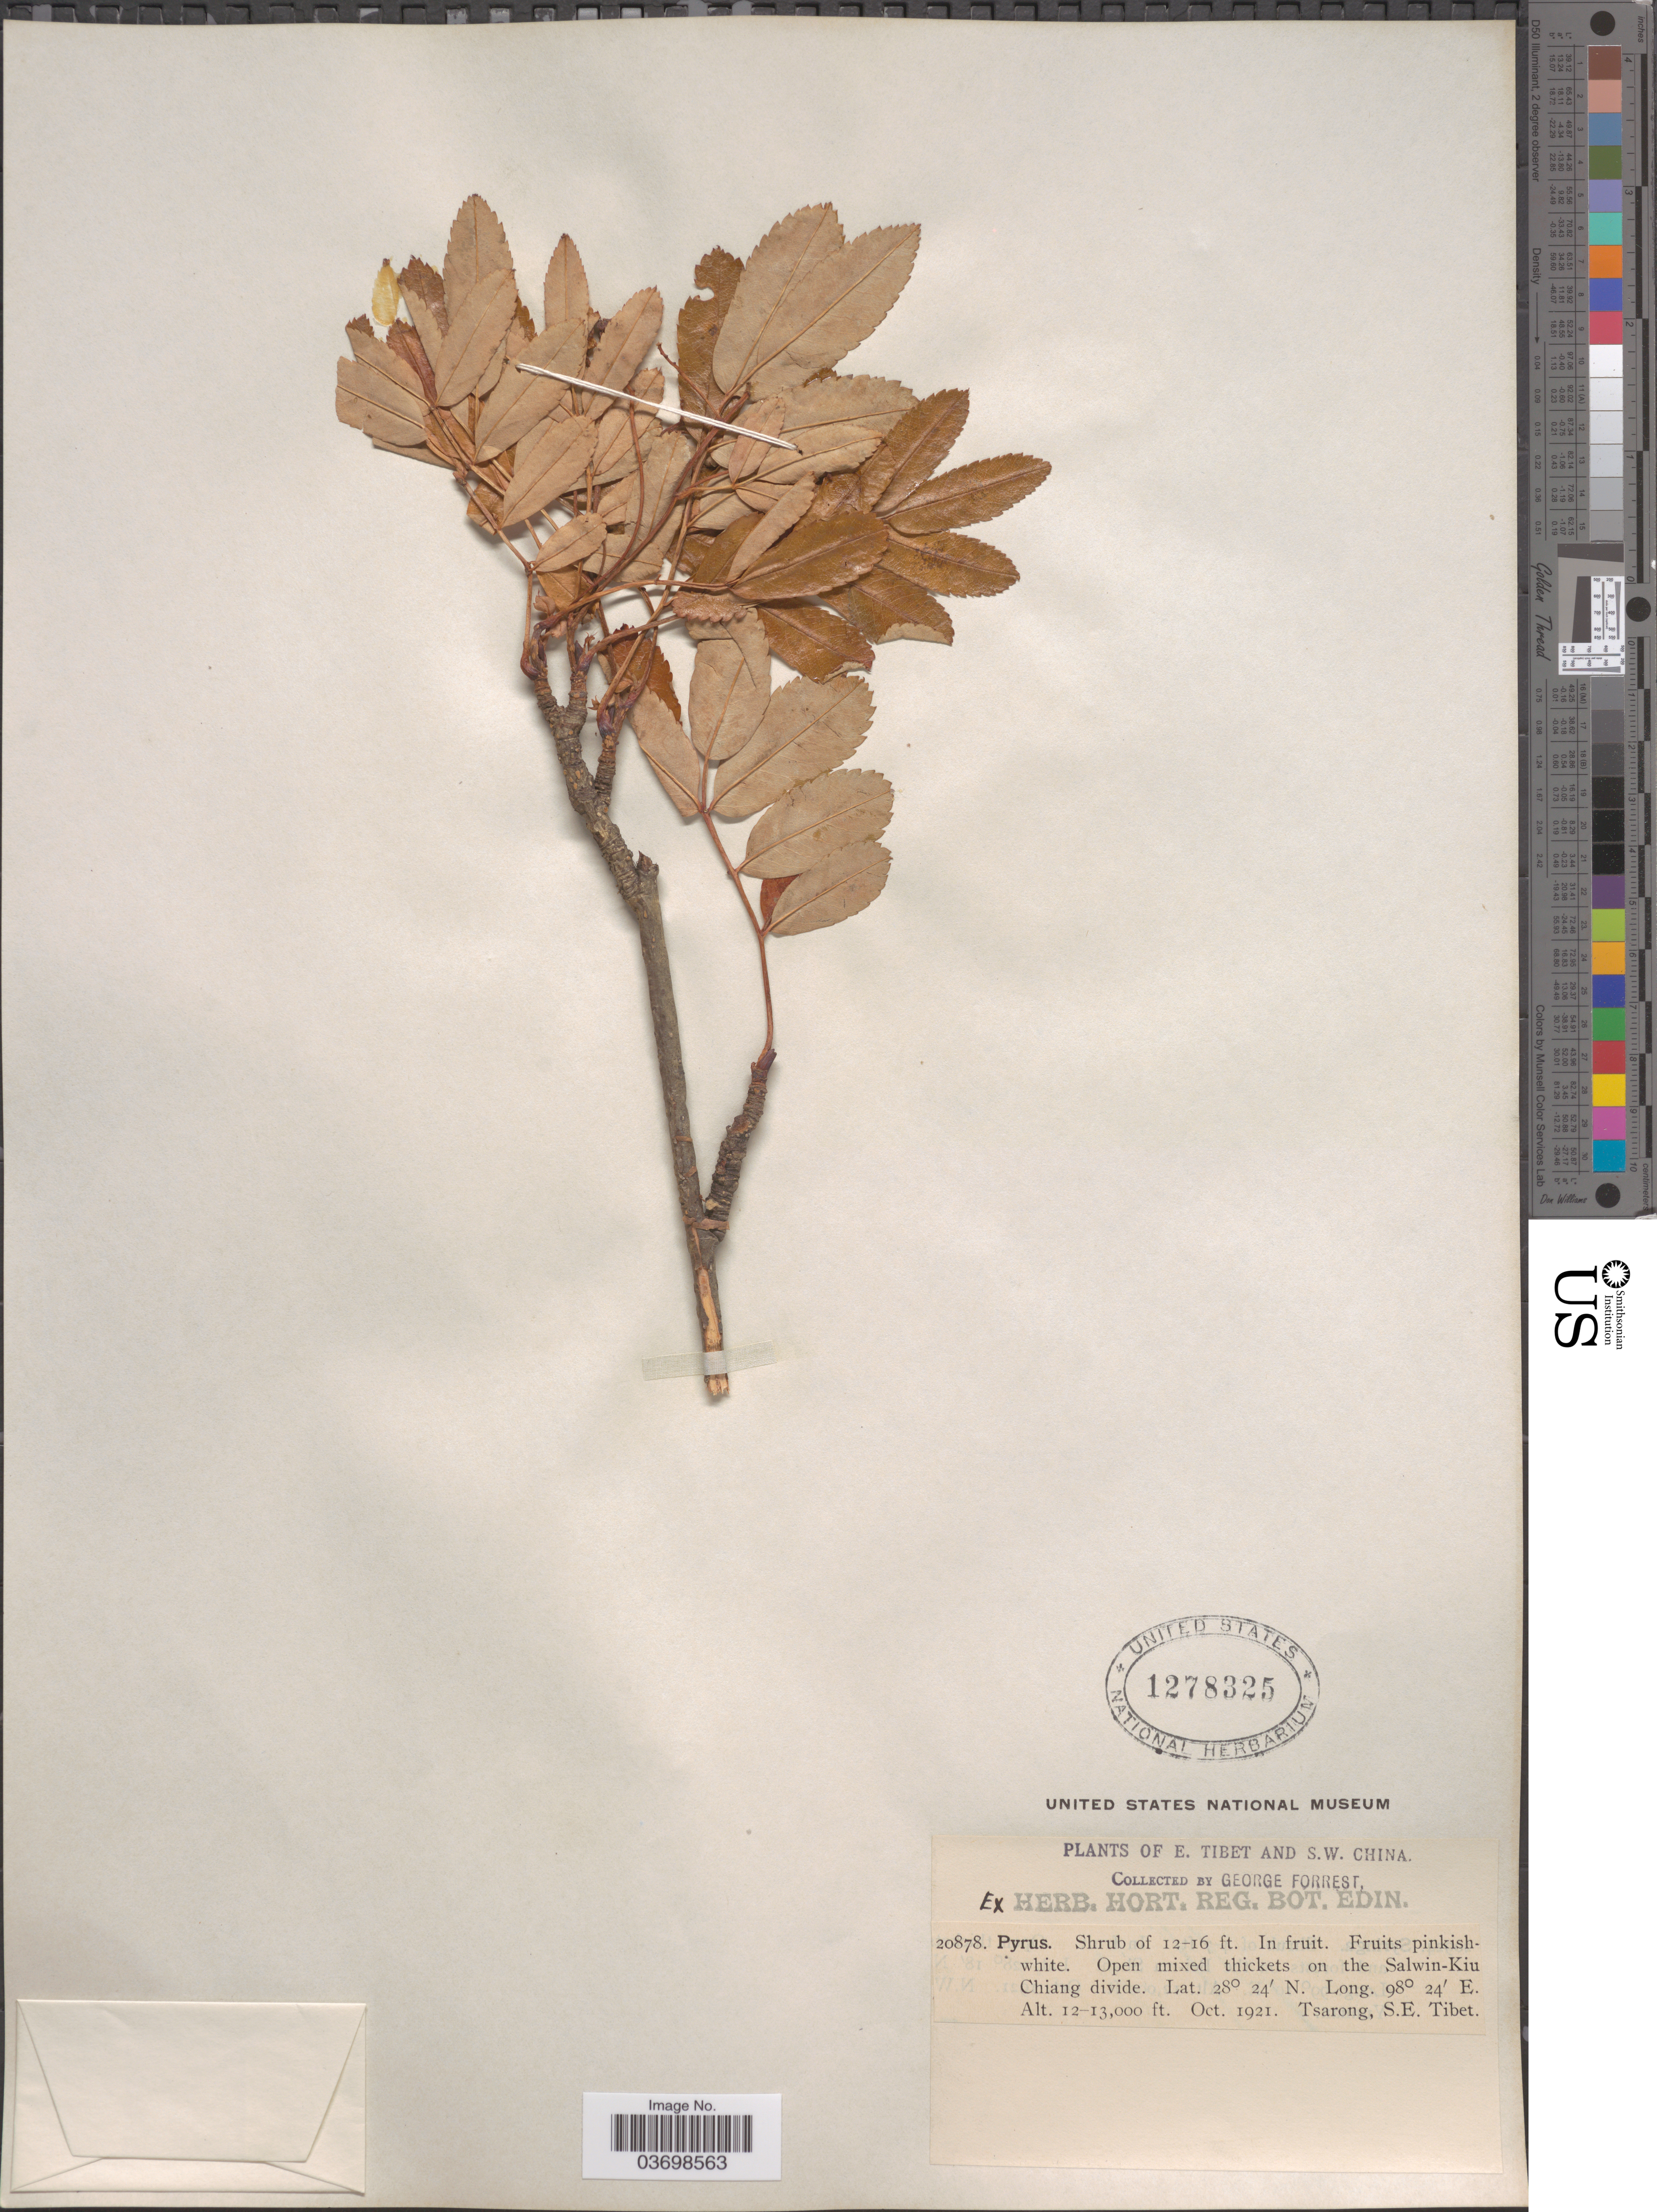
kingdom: Plantae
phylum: Tracheophyta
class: Magnoliopsida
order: Rosales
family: Rosaceae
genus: Sorbus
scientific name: Sorbus sp.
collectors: G. Forrest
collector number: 20878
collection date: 1921-10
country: China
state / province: Xizang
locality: S.W. China. On the Salwin-Kiu Chiang divide. Tsarong, S.E. TIbet.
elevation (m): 3658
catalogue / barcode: US 1278325